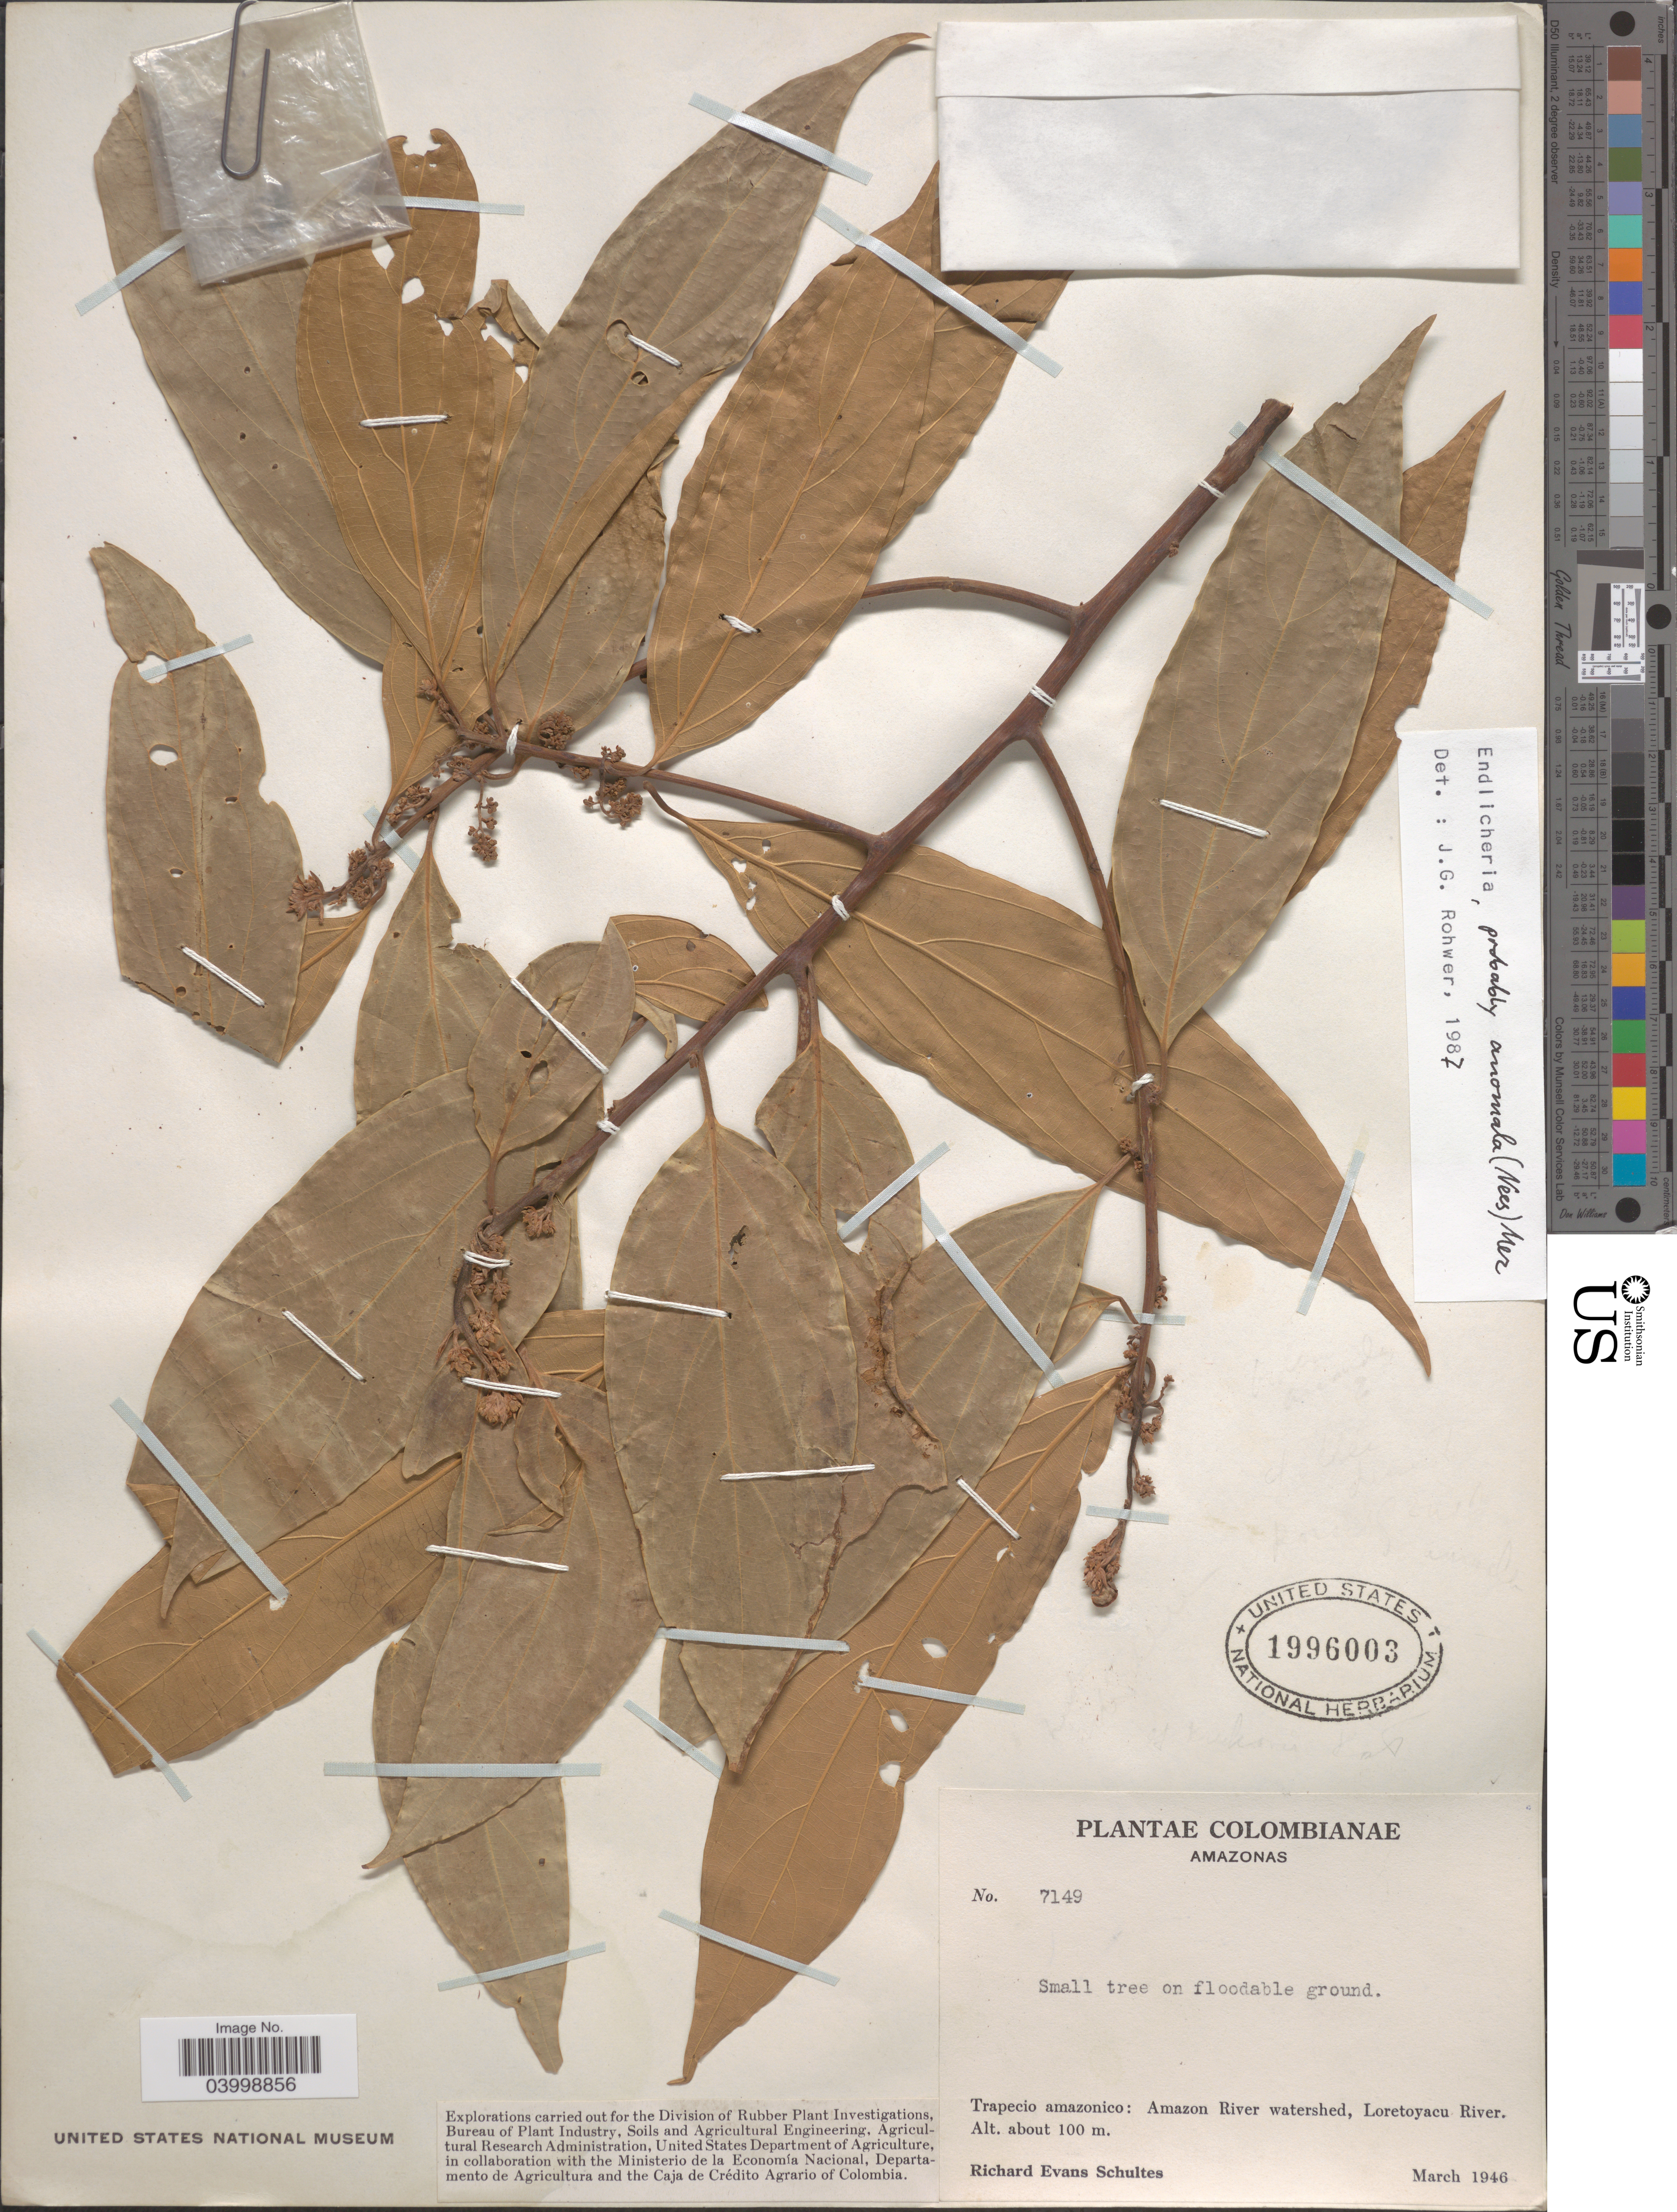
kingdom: Plantae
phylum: Tracheophyta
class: Magnoliopsida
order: Laurales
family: Lauraceae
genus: Endlicheria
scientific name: Endlicheria anomala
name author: Nees ex Meisn.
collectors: R. E. Schultes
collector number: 7149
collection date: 1946-03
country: Colombia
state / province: Amazônas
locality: Trapecio amazonico: Amazon River watershed, Loretoyacu River.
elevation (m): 100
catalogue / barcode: US 1996003